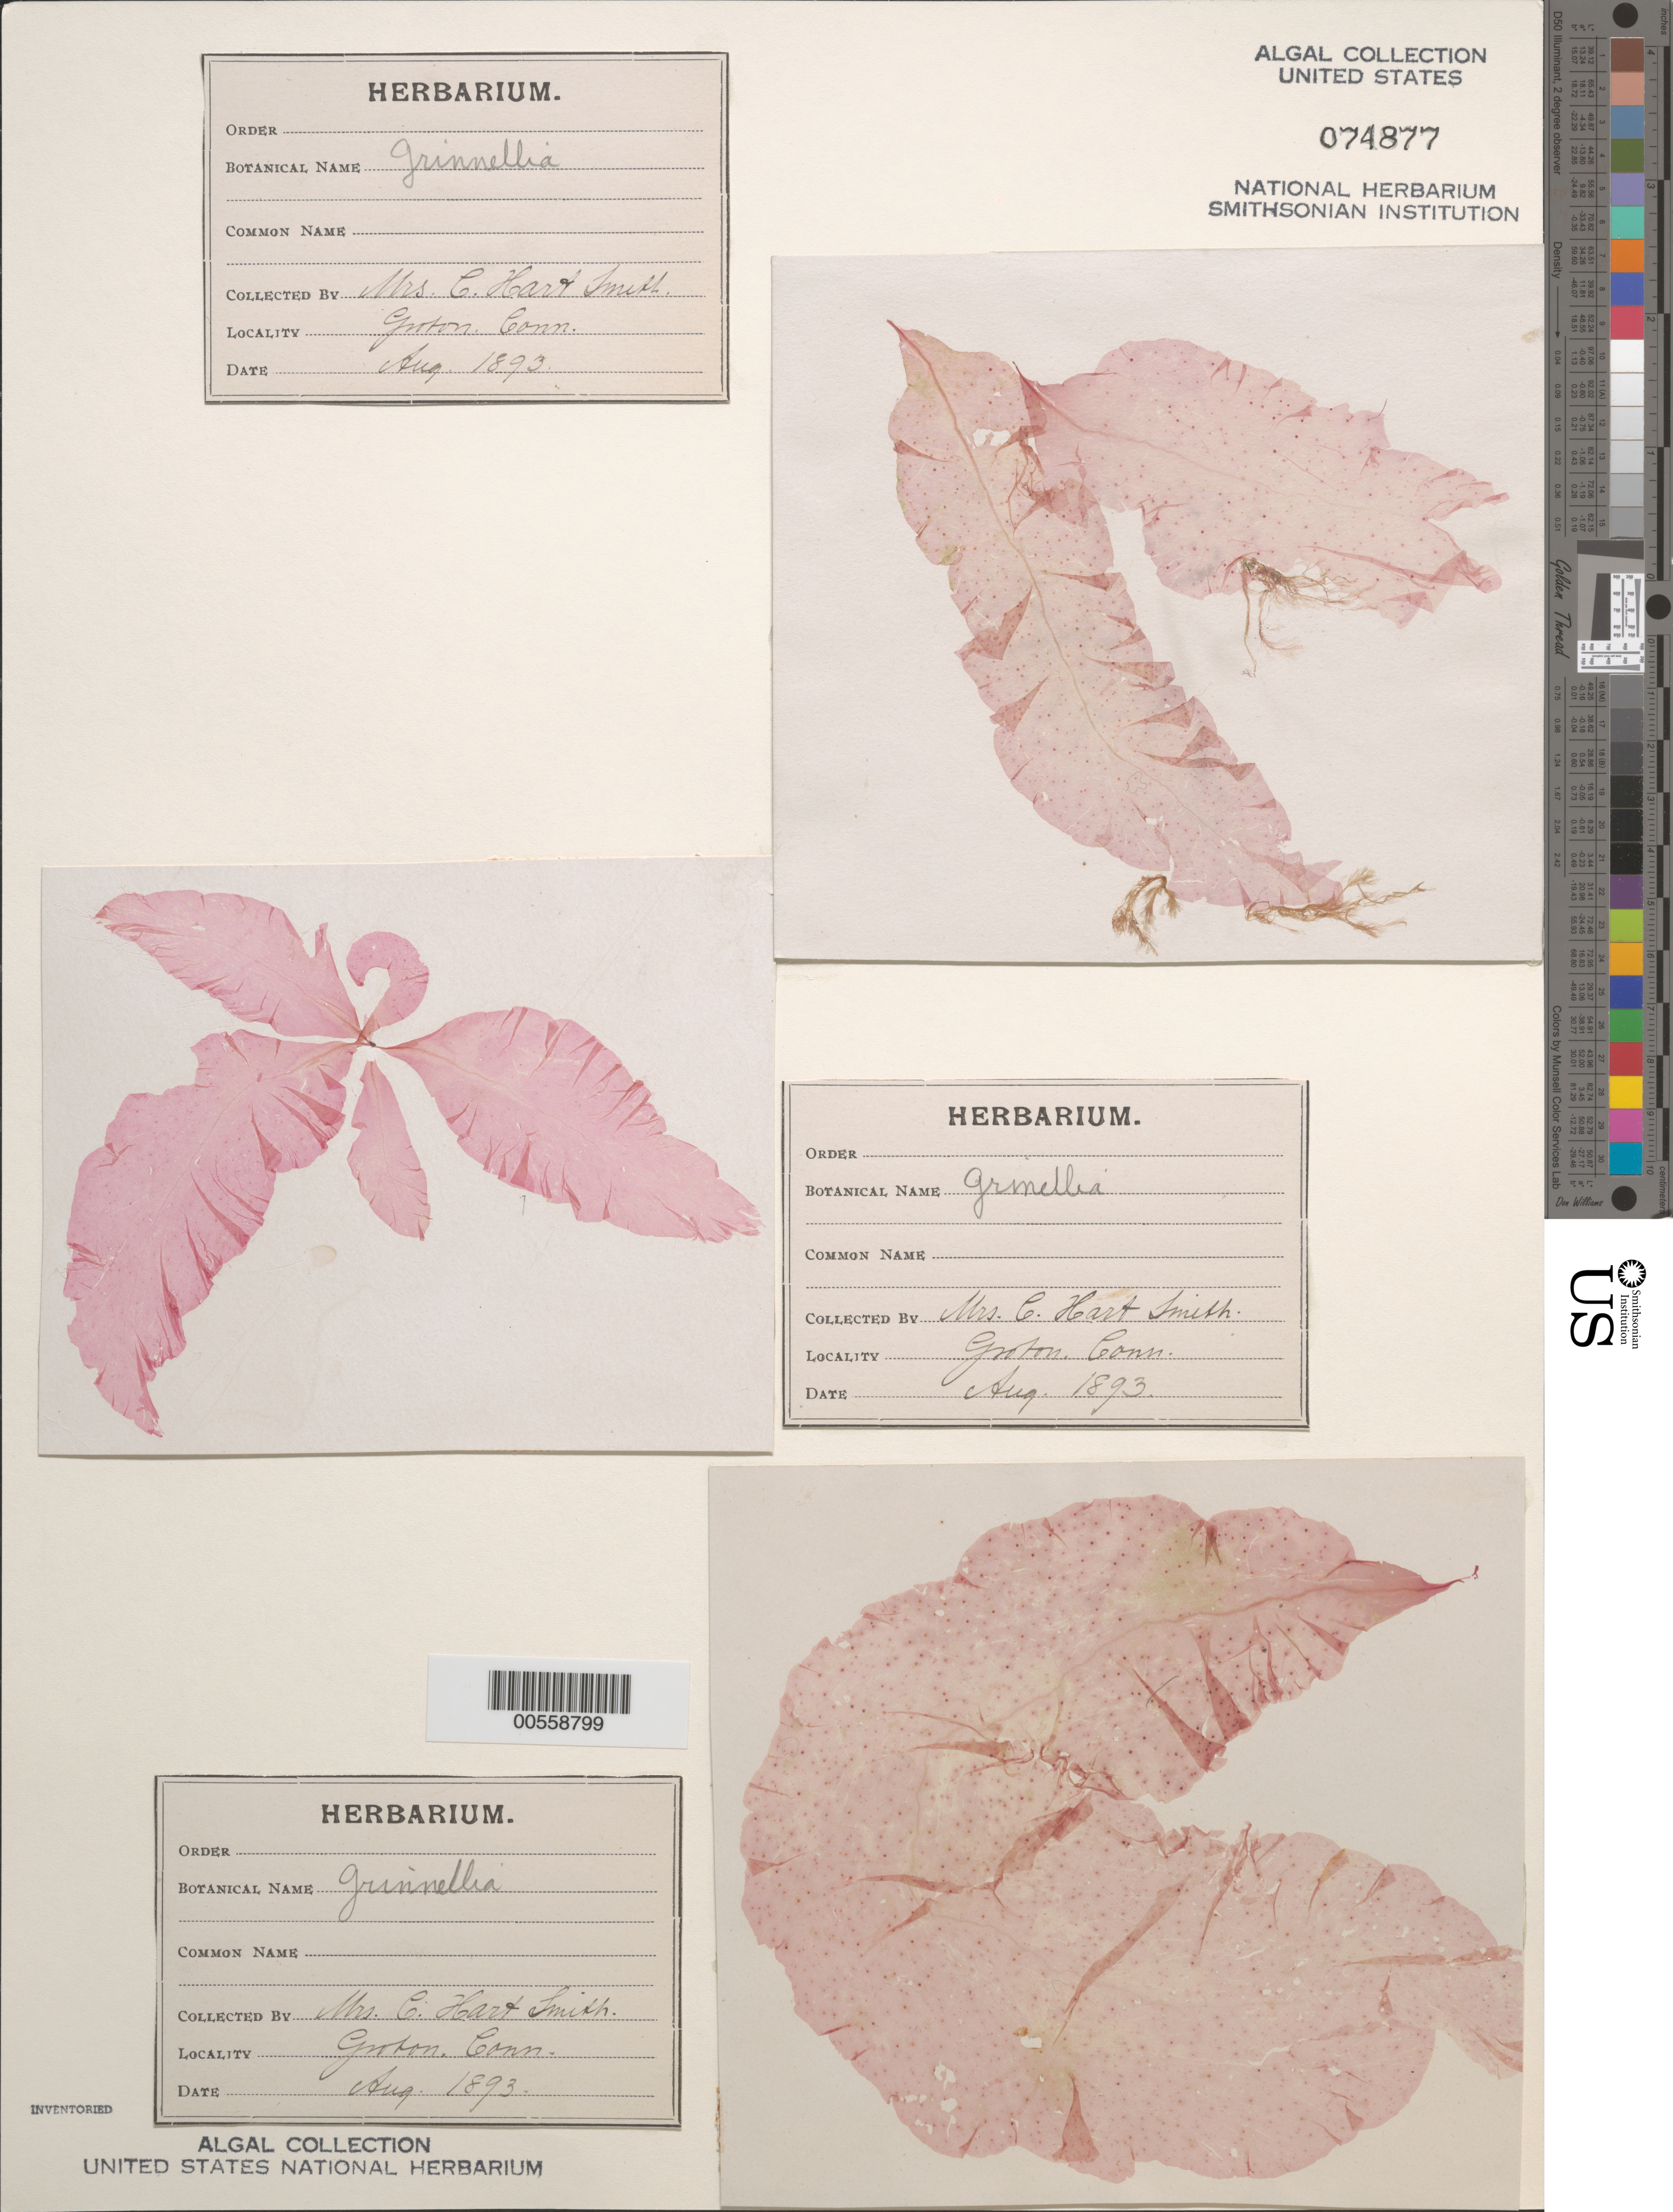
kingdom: Plantae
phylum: Rhodophyta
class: Florideophyceae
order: Ceramiales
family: Delesseriaceae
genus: Grinnellia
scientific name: Grinnellia sp.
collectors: C. H. Smith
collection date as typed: Aug 1893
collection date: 1893-08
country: United States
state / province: Connecticut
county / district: New London County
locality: Groton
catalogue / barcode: US 74877